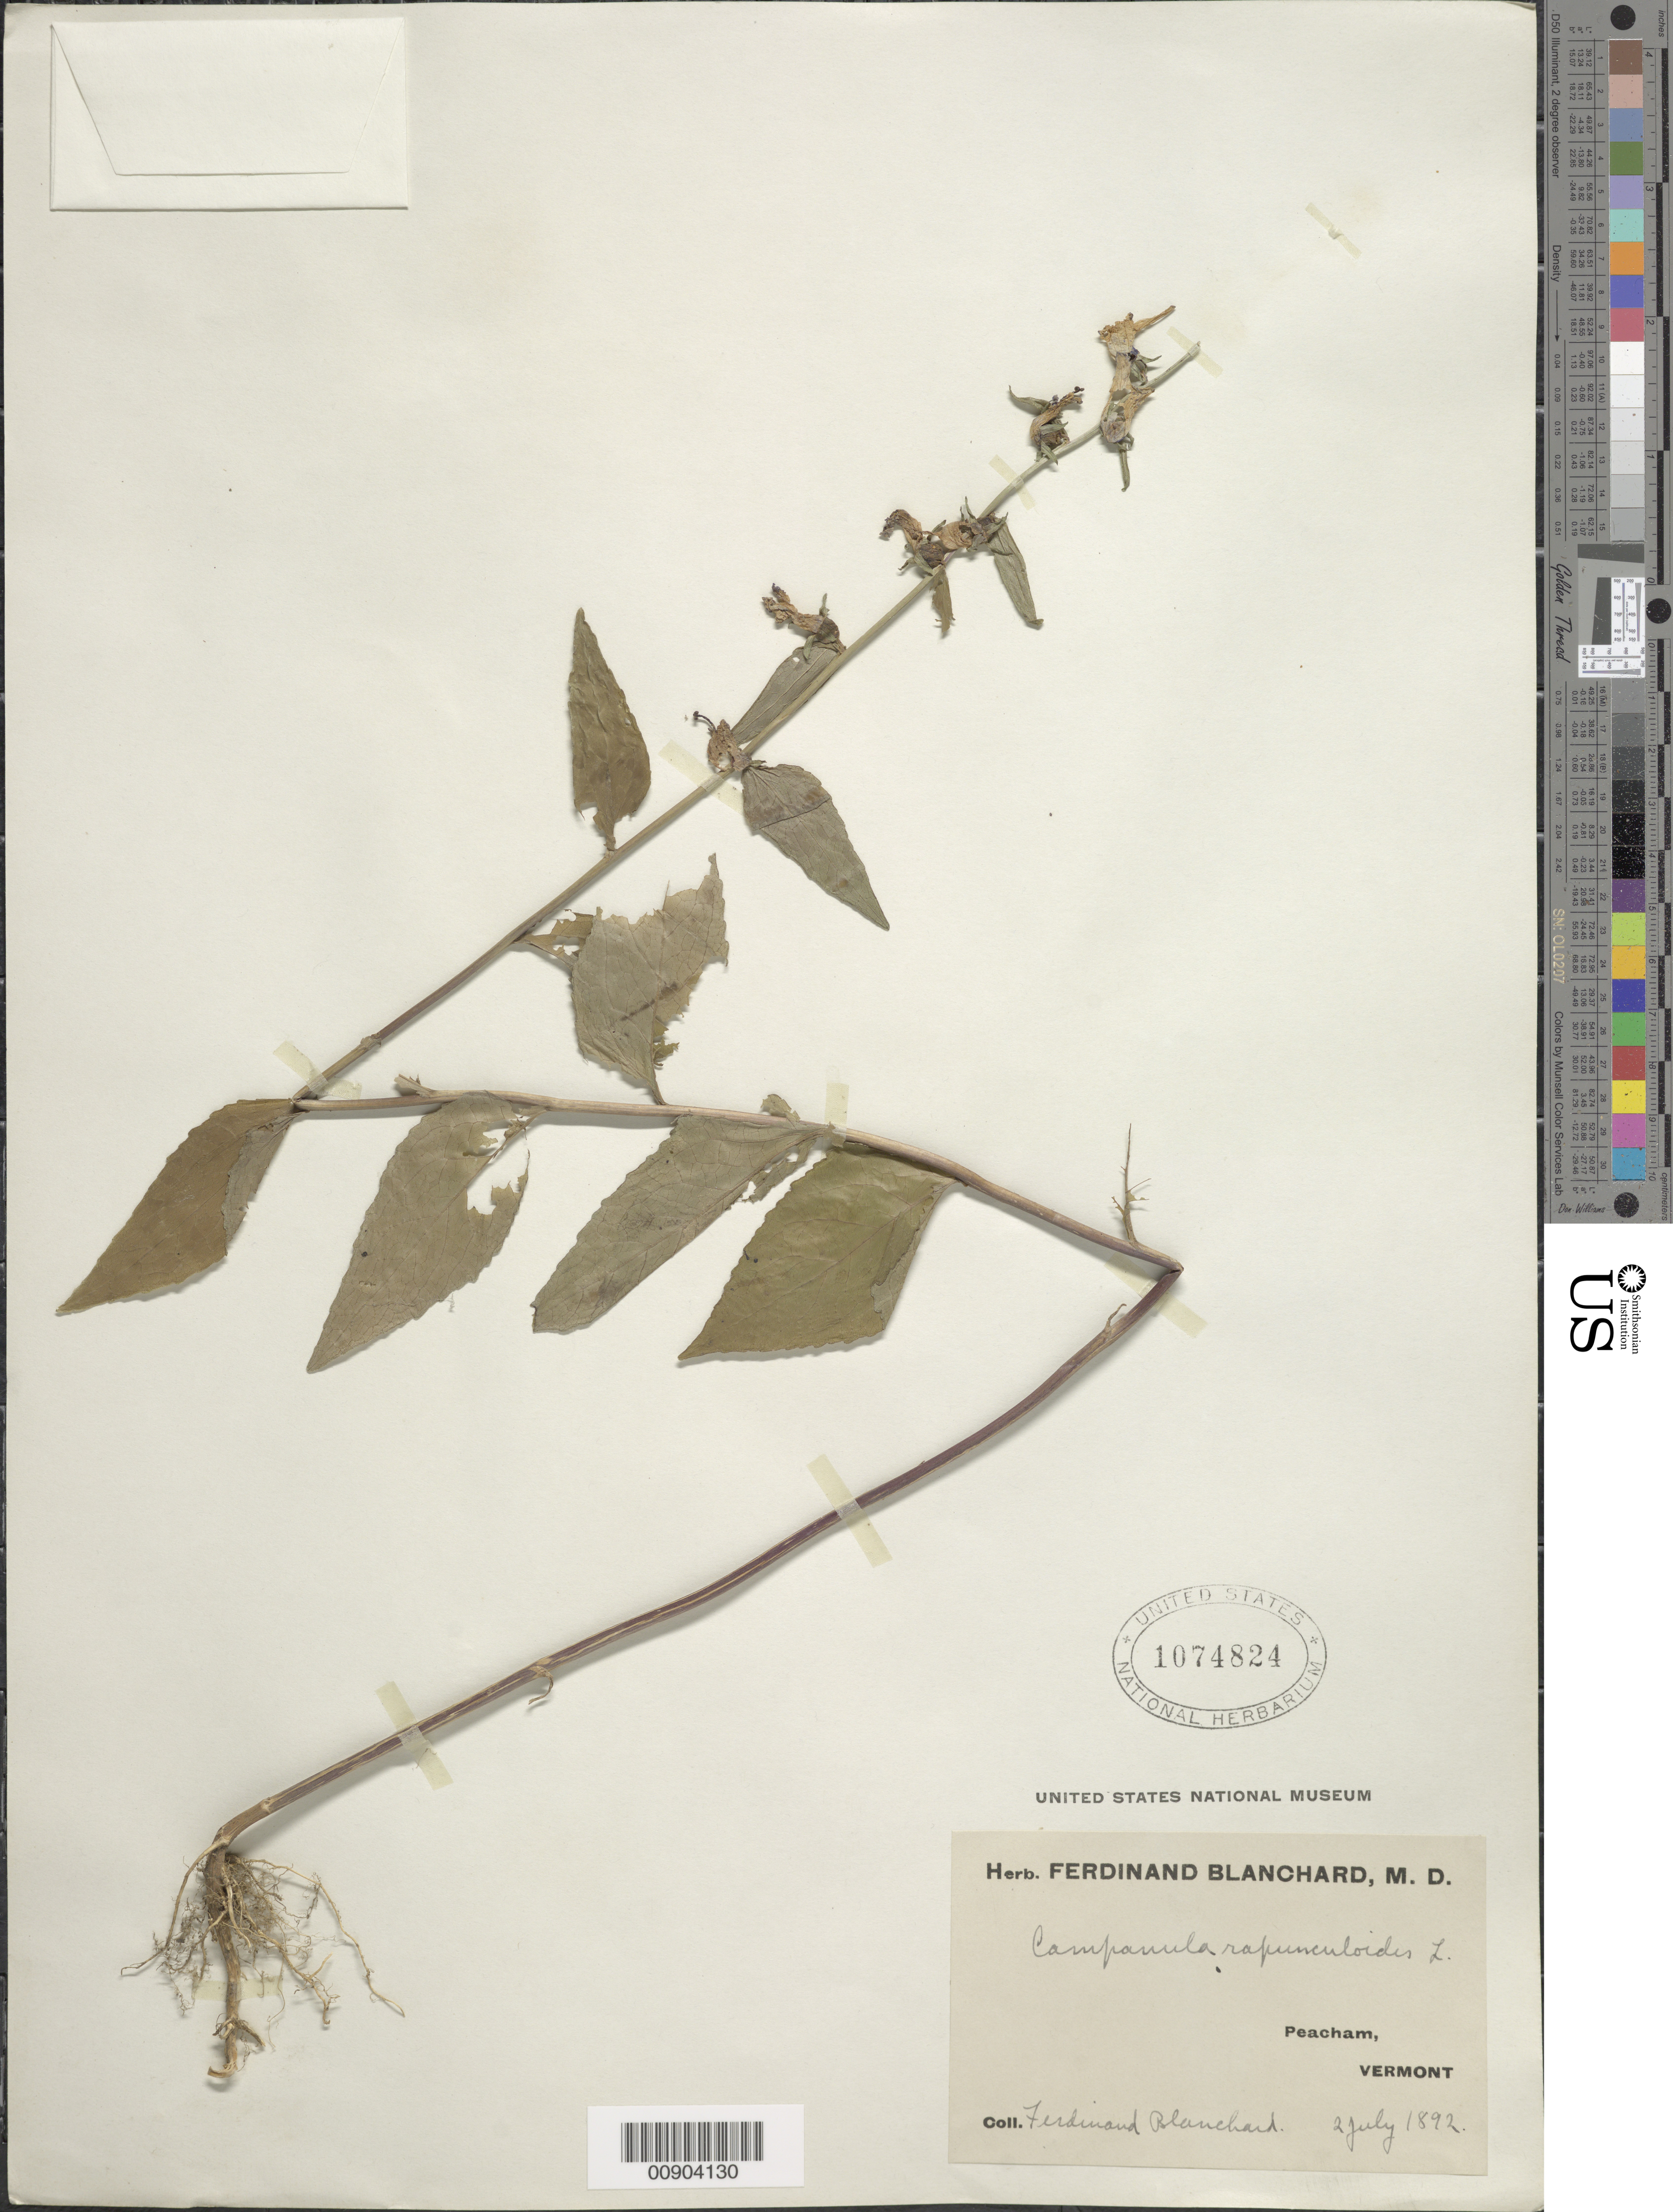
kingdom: Plantae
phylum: Tracheophyta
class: Magnoliopsida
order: Asterales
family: Campanulaceae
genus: Campanula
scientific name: Campanula rapunculoides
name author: L.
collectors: F. Blanchard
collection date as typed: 02 Jul 1892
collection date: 1892-07-02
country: United States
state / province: Vermont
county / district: Caledonia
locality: Peacham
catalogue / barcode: US 1074824